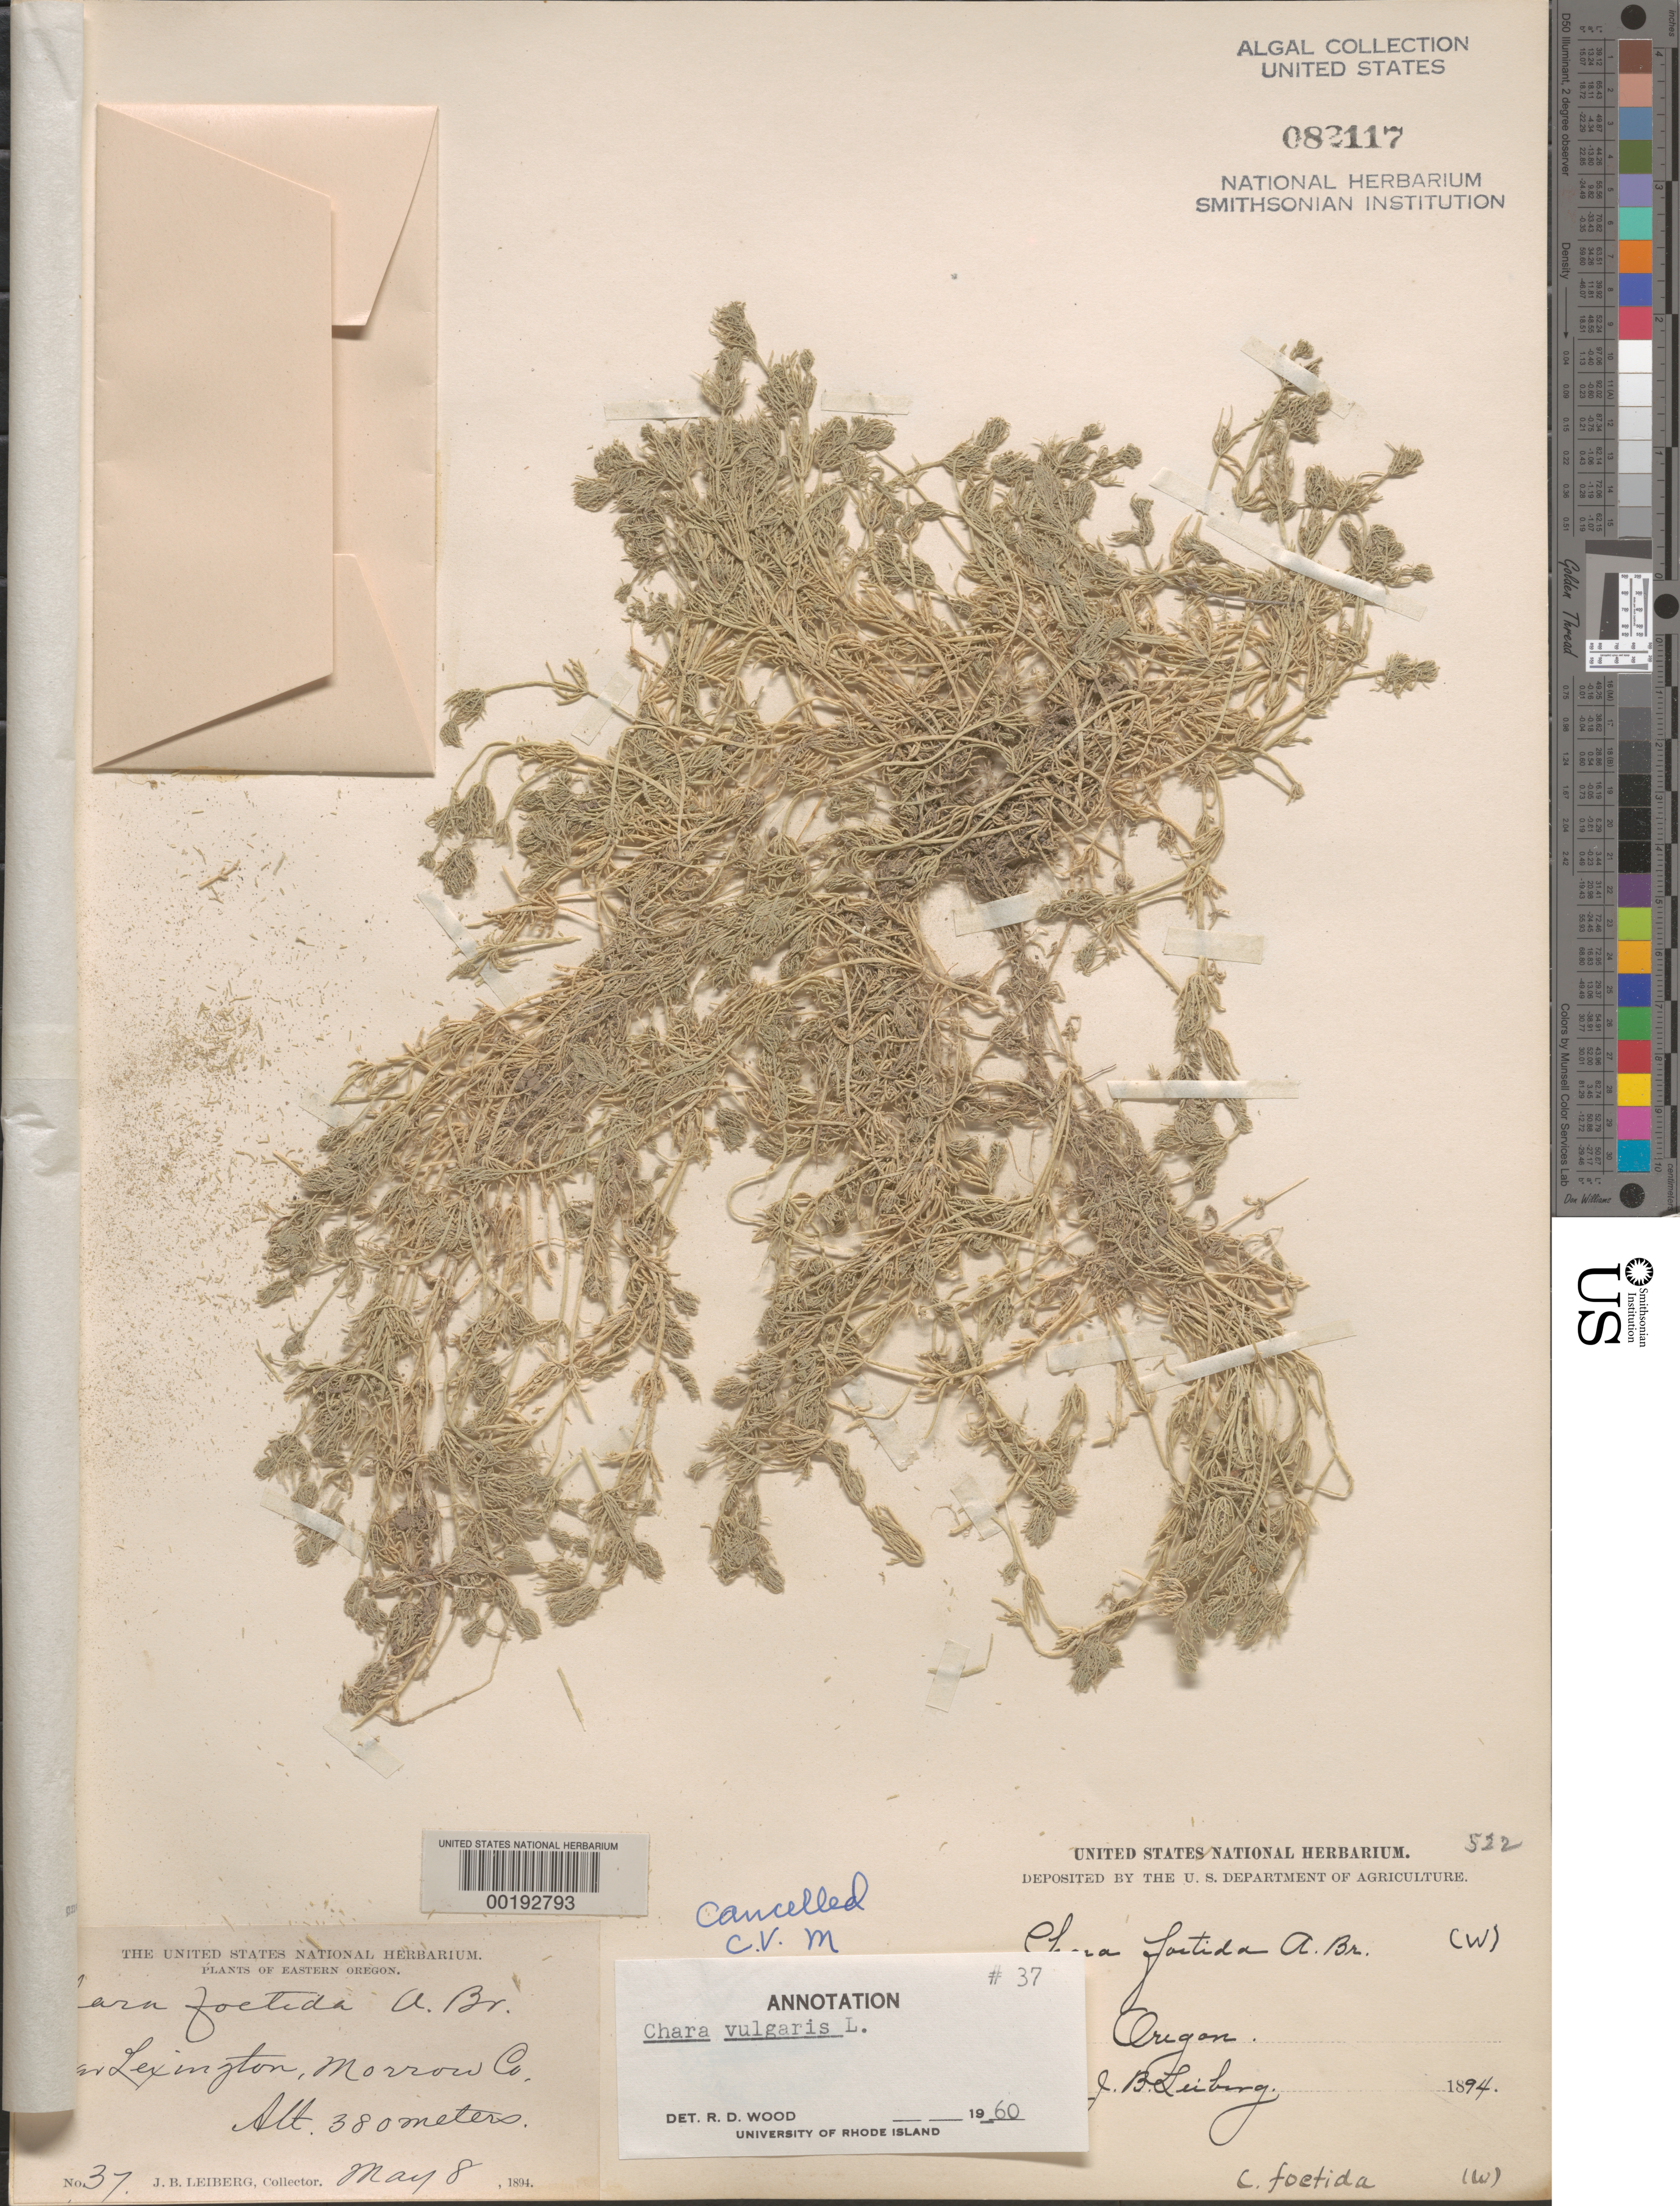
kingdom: Plantae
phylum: Charophyta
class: Charophyceae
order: Charales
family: Characeae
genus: Chara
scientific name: Chara vulgaris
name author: L.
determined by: Wood, R. D.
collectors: J. Lieberg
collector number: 37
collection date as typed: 08 May 1894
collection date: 1894-05-08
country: United States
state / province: Oregon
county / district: Morrow County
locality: Near Lexington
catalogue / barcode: US 82117